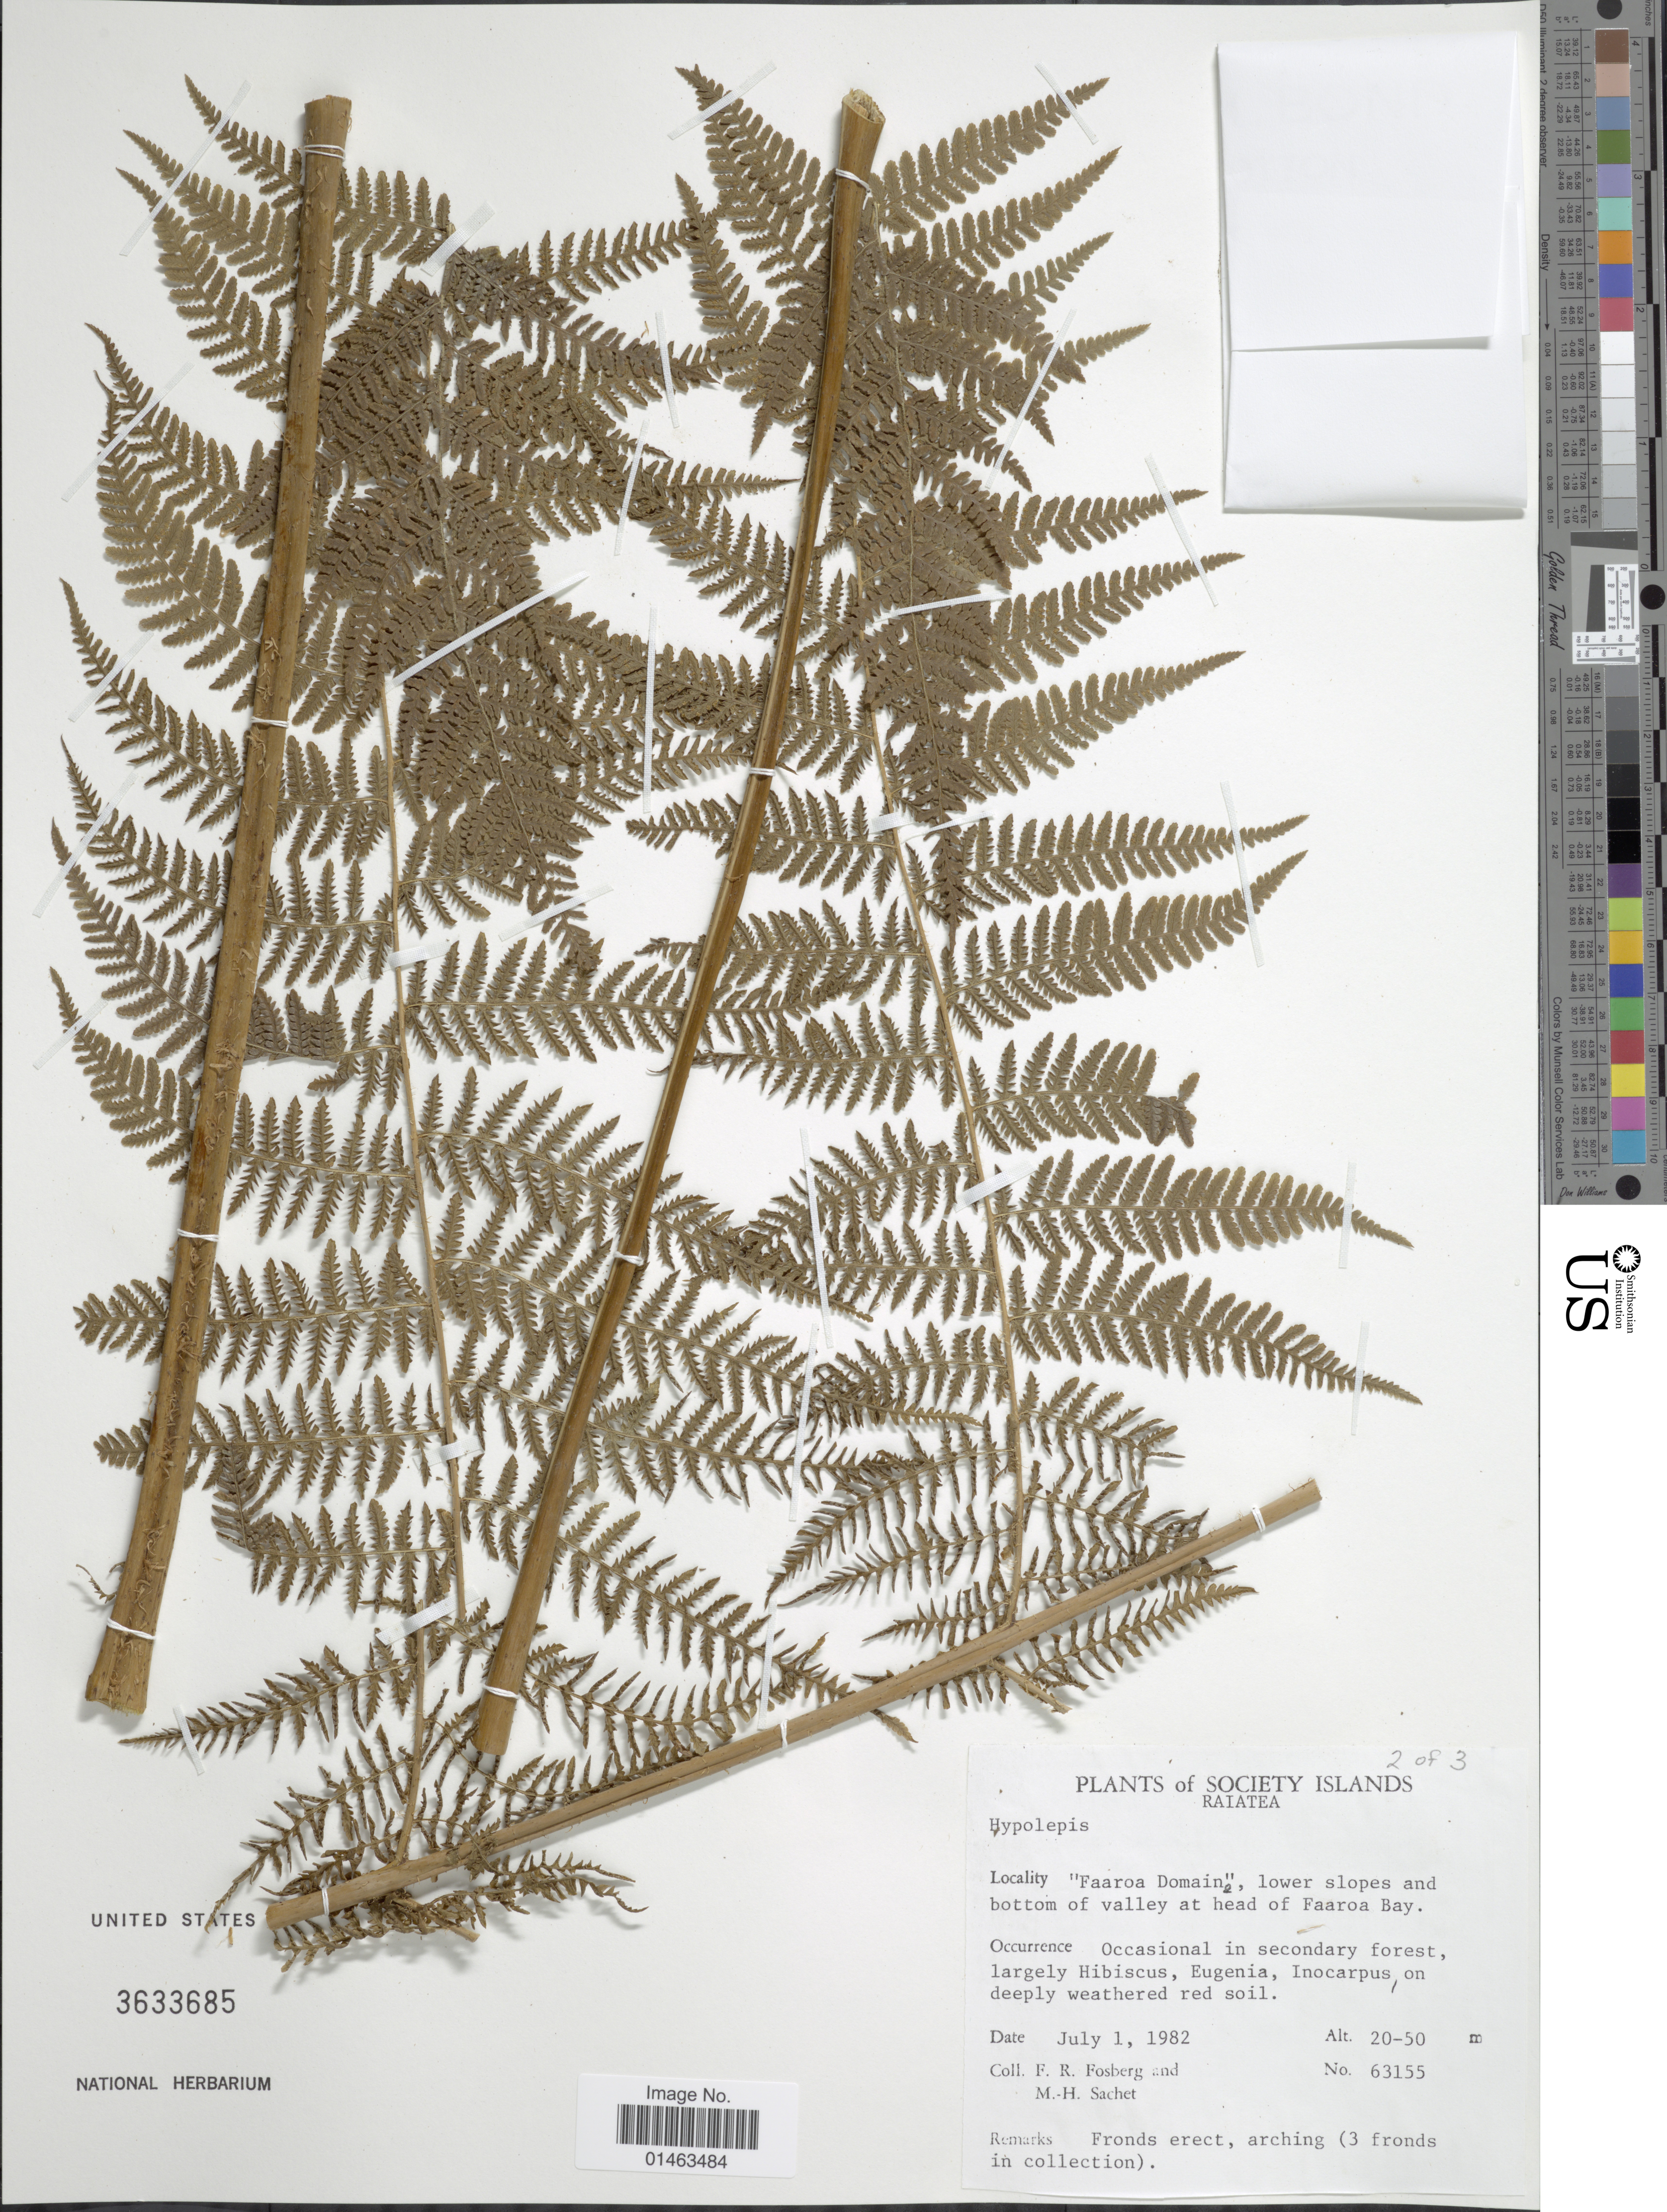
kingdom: Plantae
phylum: Tracheophyta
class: Polypodiopsida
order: Polypodiales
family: Dennstaedtiaceae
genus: Hypolepis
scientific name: Hypolepis sp.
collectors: F. R. Fosberg & M.-H. Sachet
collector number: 63155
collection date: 1982-07-01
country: French Polynesia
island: Raiatea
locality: Raiatea "Faaroa Domain", lower slopes and bottom of valley at head of Faaroa Bay.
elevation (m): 20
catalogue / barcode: US 3633685